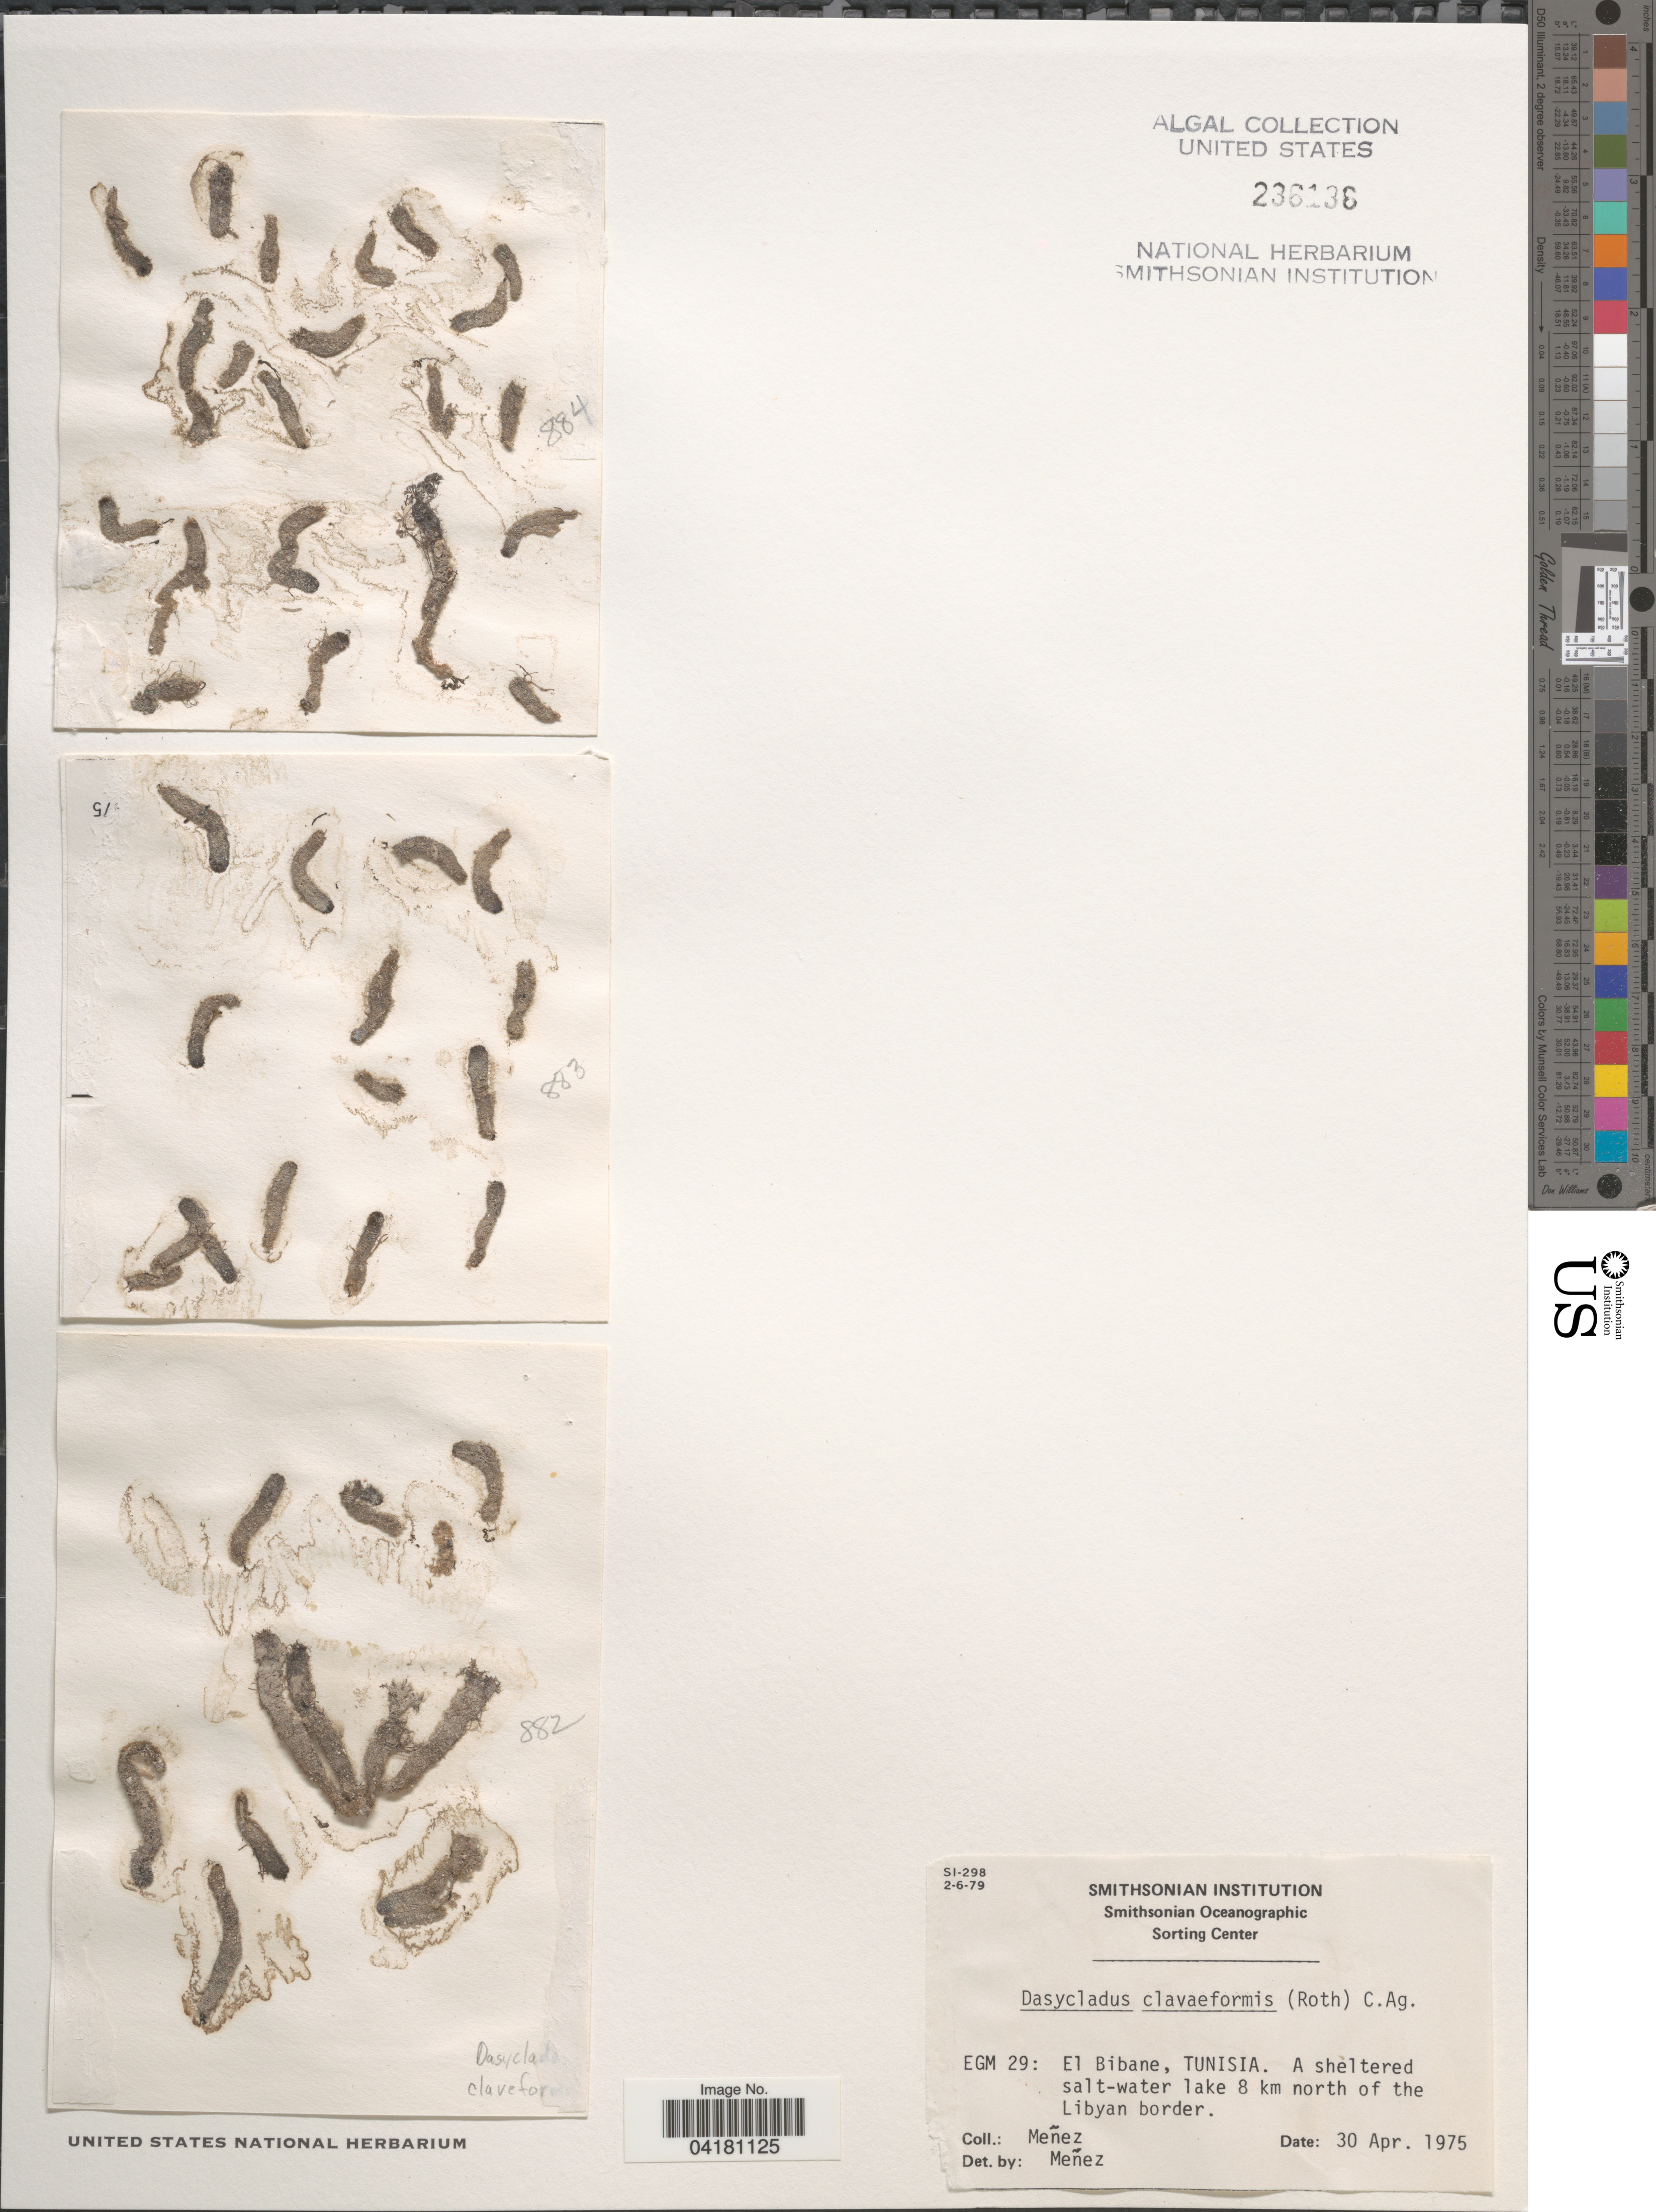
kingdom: Plantae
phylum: Chlorophyta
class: Ulvophyceae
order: Dasycladales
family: Dasycladaceae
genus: Dasycladus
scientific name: Dasycladus clavaeformis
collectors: Menez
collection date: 1975-04-30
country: Tunisia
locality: EGM 29: El Bibane. A sheltered salt-water lake 8 km north of the Libyan border.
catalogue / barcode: US 236136